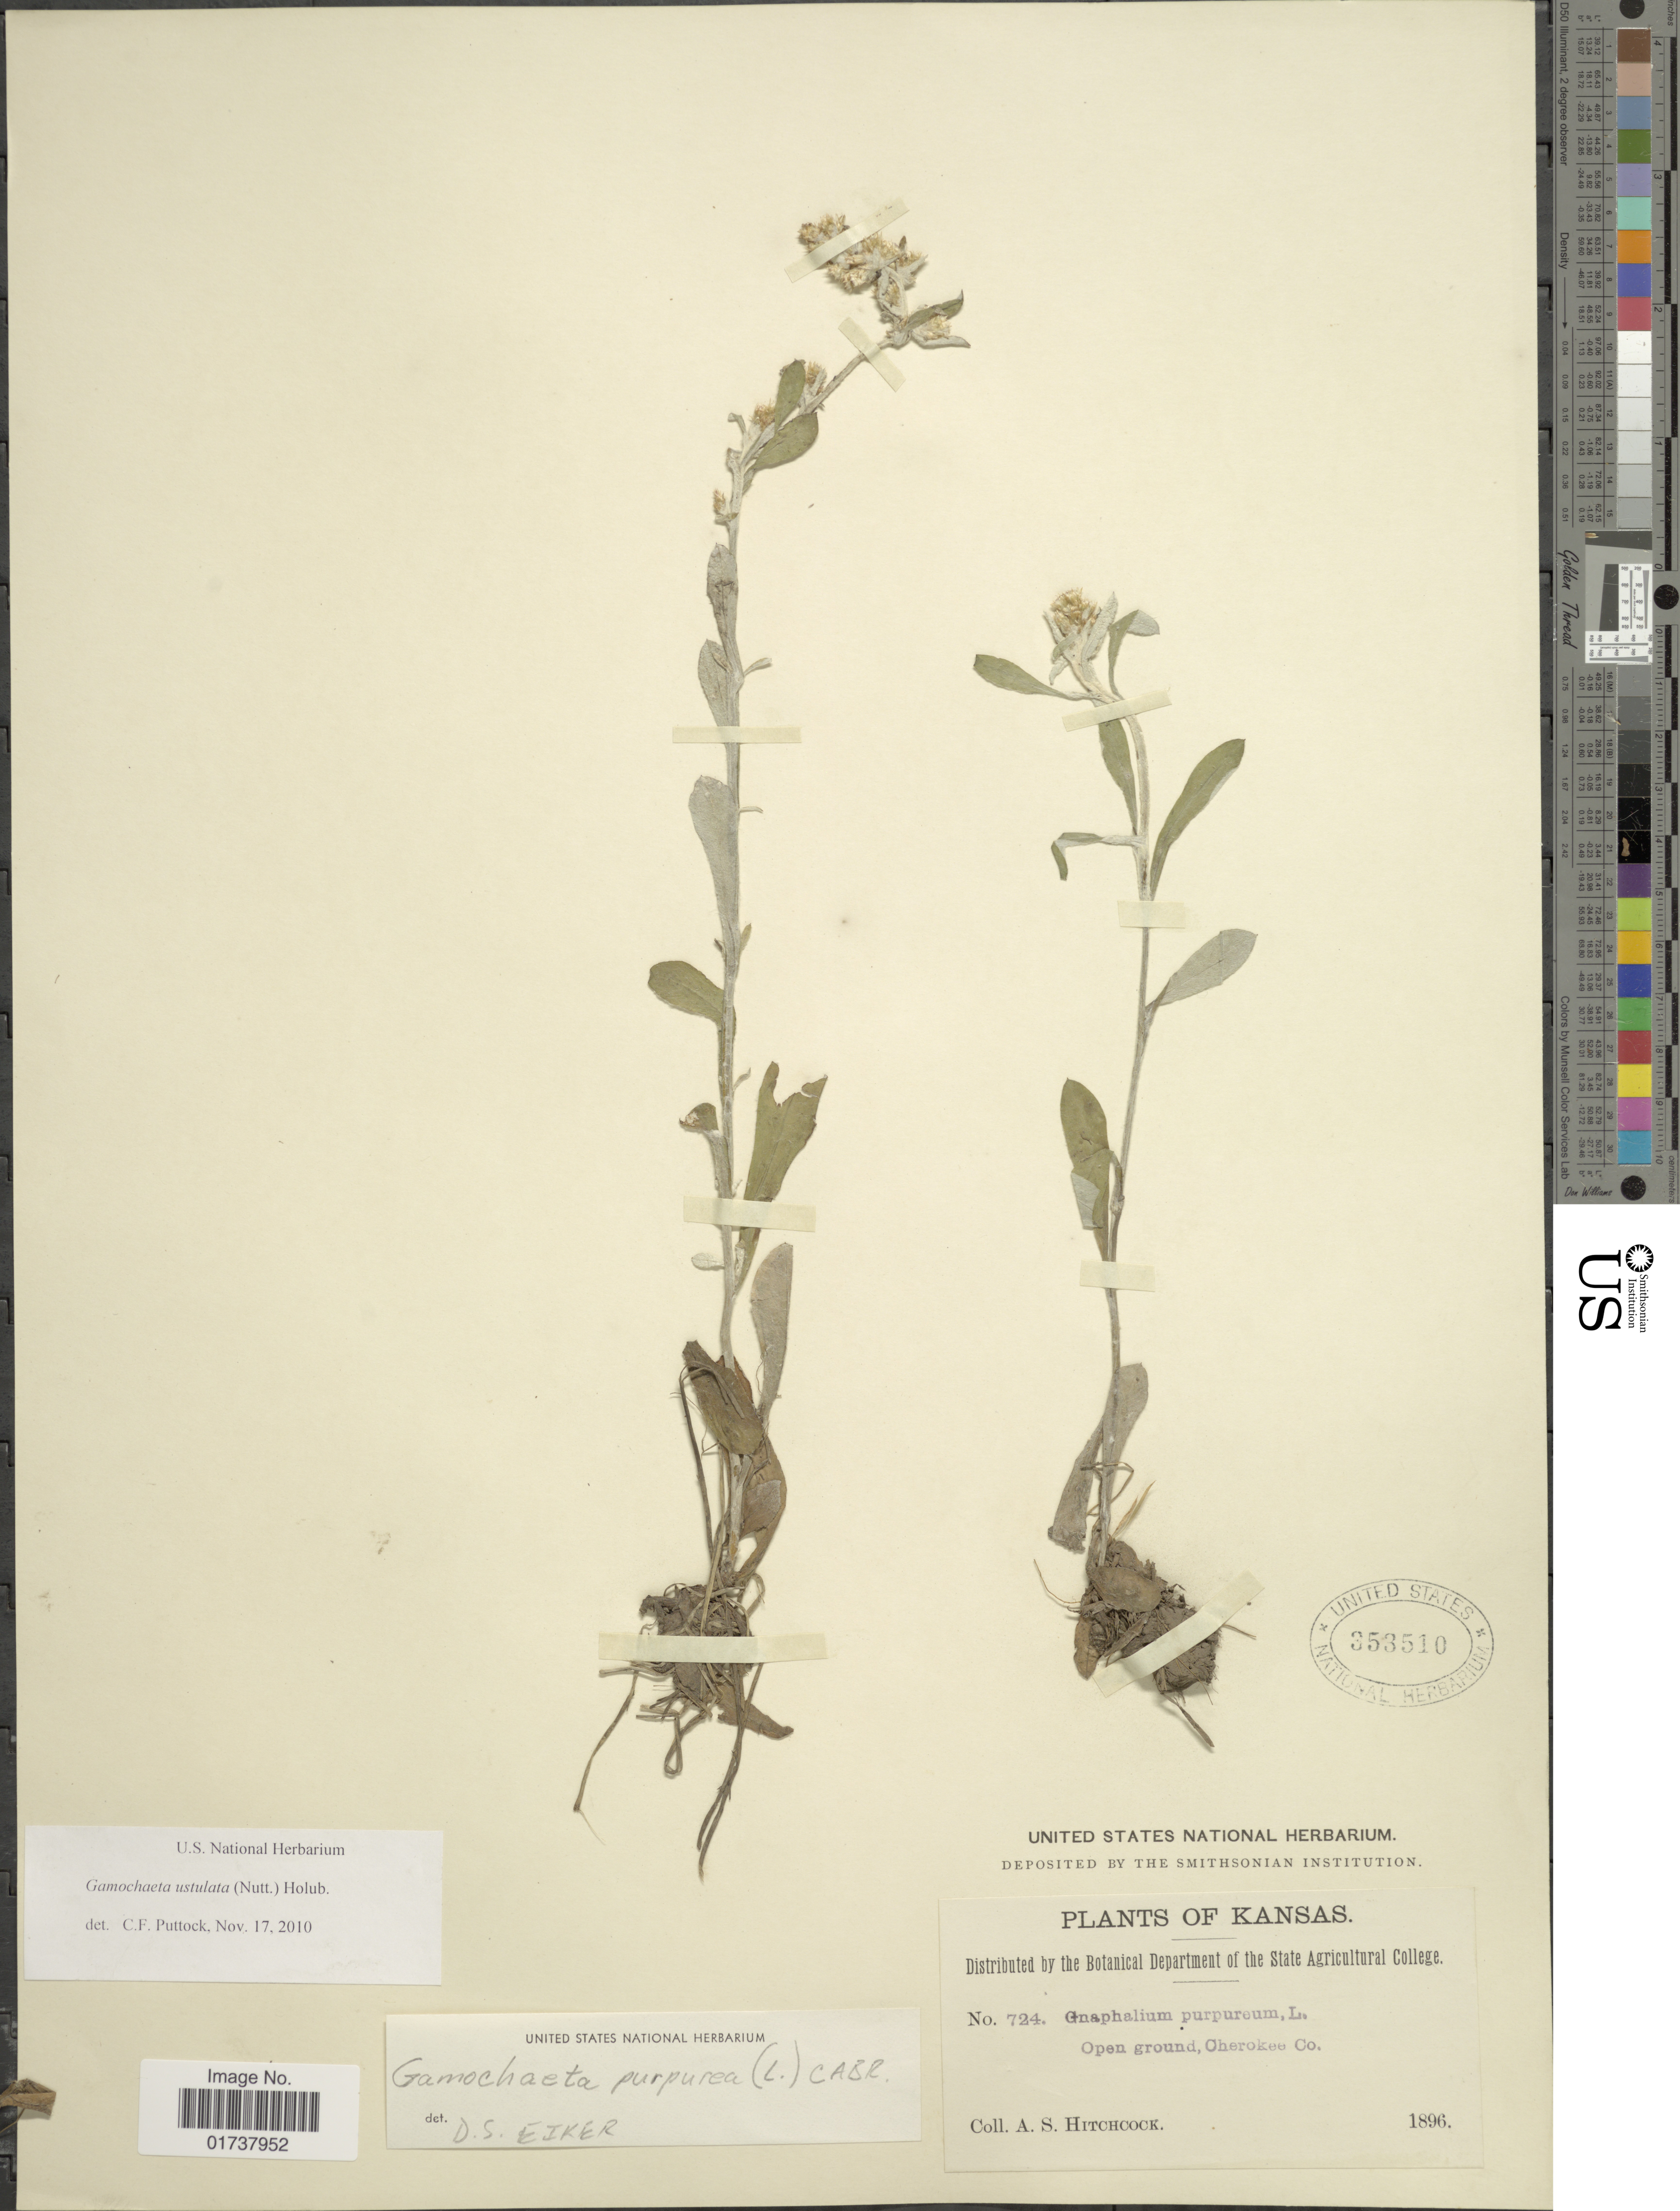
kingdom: Plantae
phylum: Tracheophyta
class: Magnoliopsida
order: Asterales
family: Asteraceae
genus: Gamochaeta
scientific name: Gamochaeta purpurea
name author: (L.) Cabrera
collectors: A. S. Hitchcock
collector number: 724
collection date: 1896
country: United States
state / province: Kansas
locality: Open ground, Cherokee Co.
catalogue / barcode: US 353510